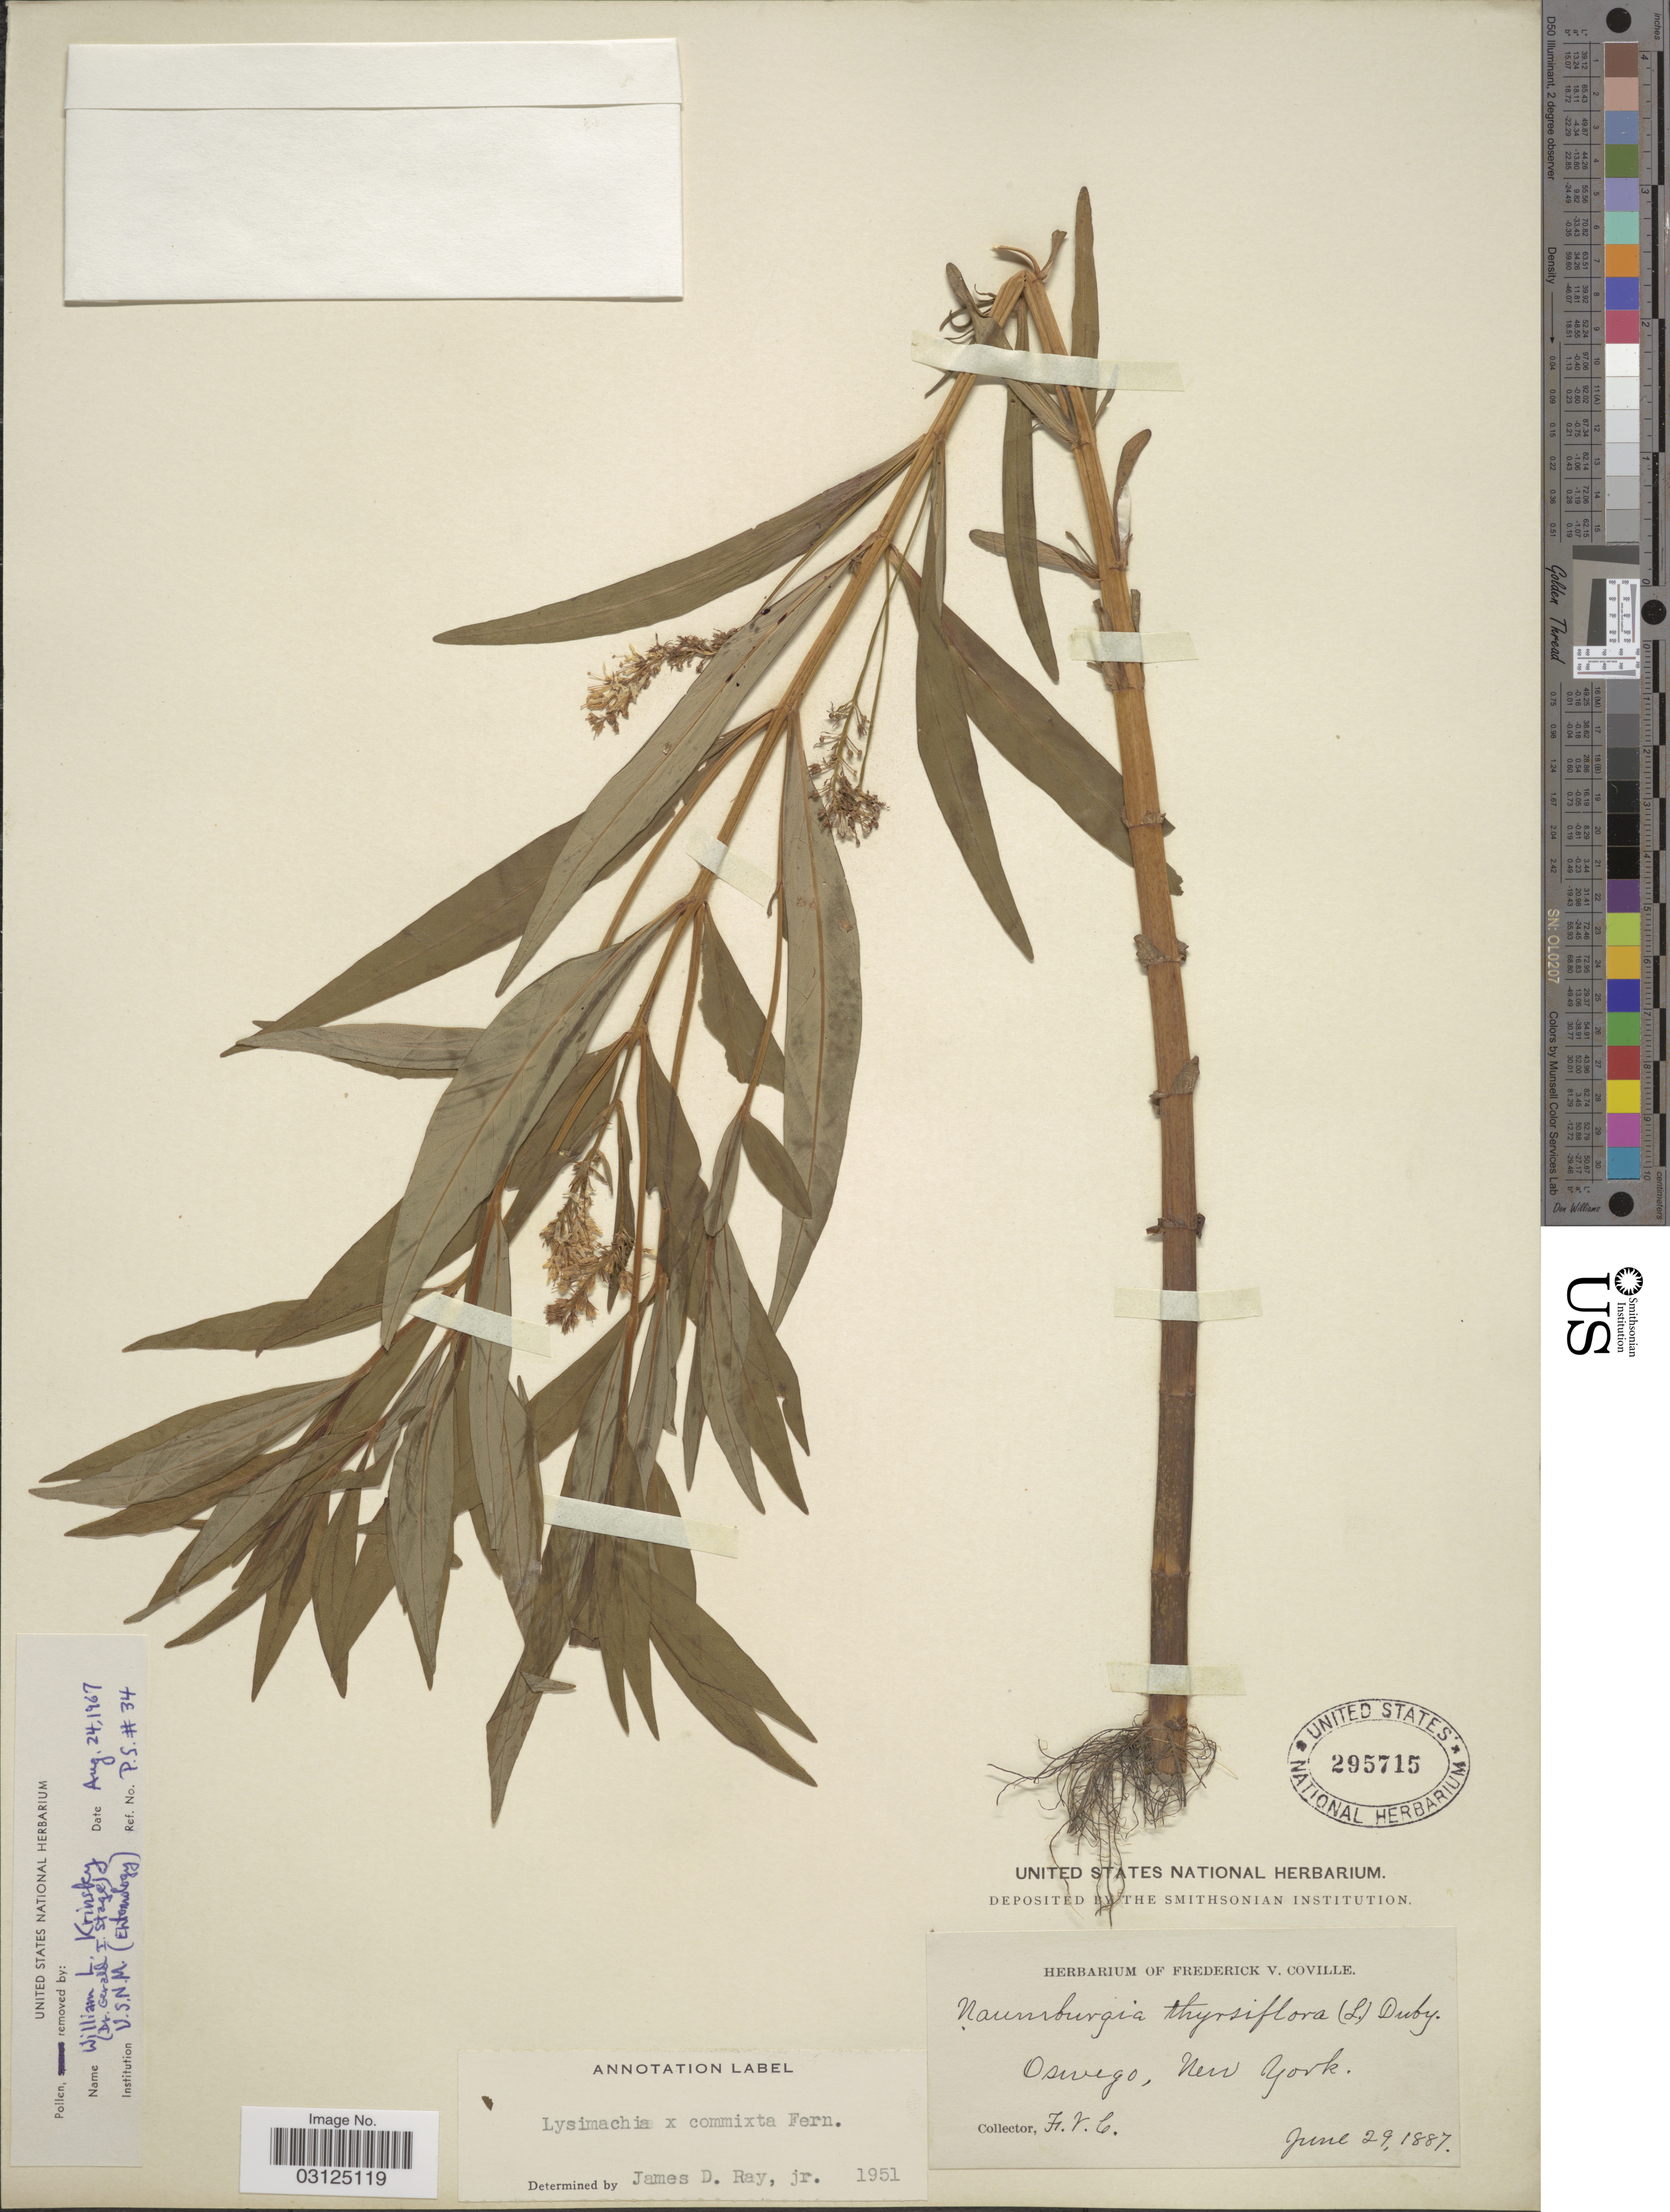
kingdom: Plantae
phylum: Tracheophyta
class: Magnoliopsida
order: Ericales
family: Primulaceae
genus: Lysimachia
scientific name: Lysimachia x commixta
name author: Fernald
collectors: F. V. Coville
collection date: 1887-06-29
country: United States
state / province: New York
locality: Oswego.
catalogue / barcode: US 295715